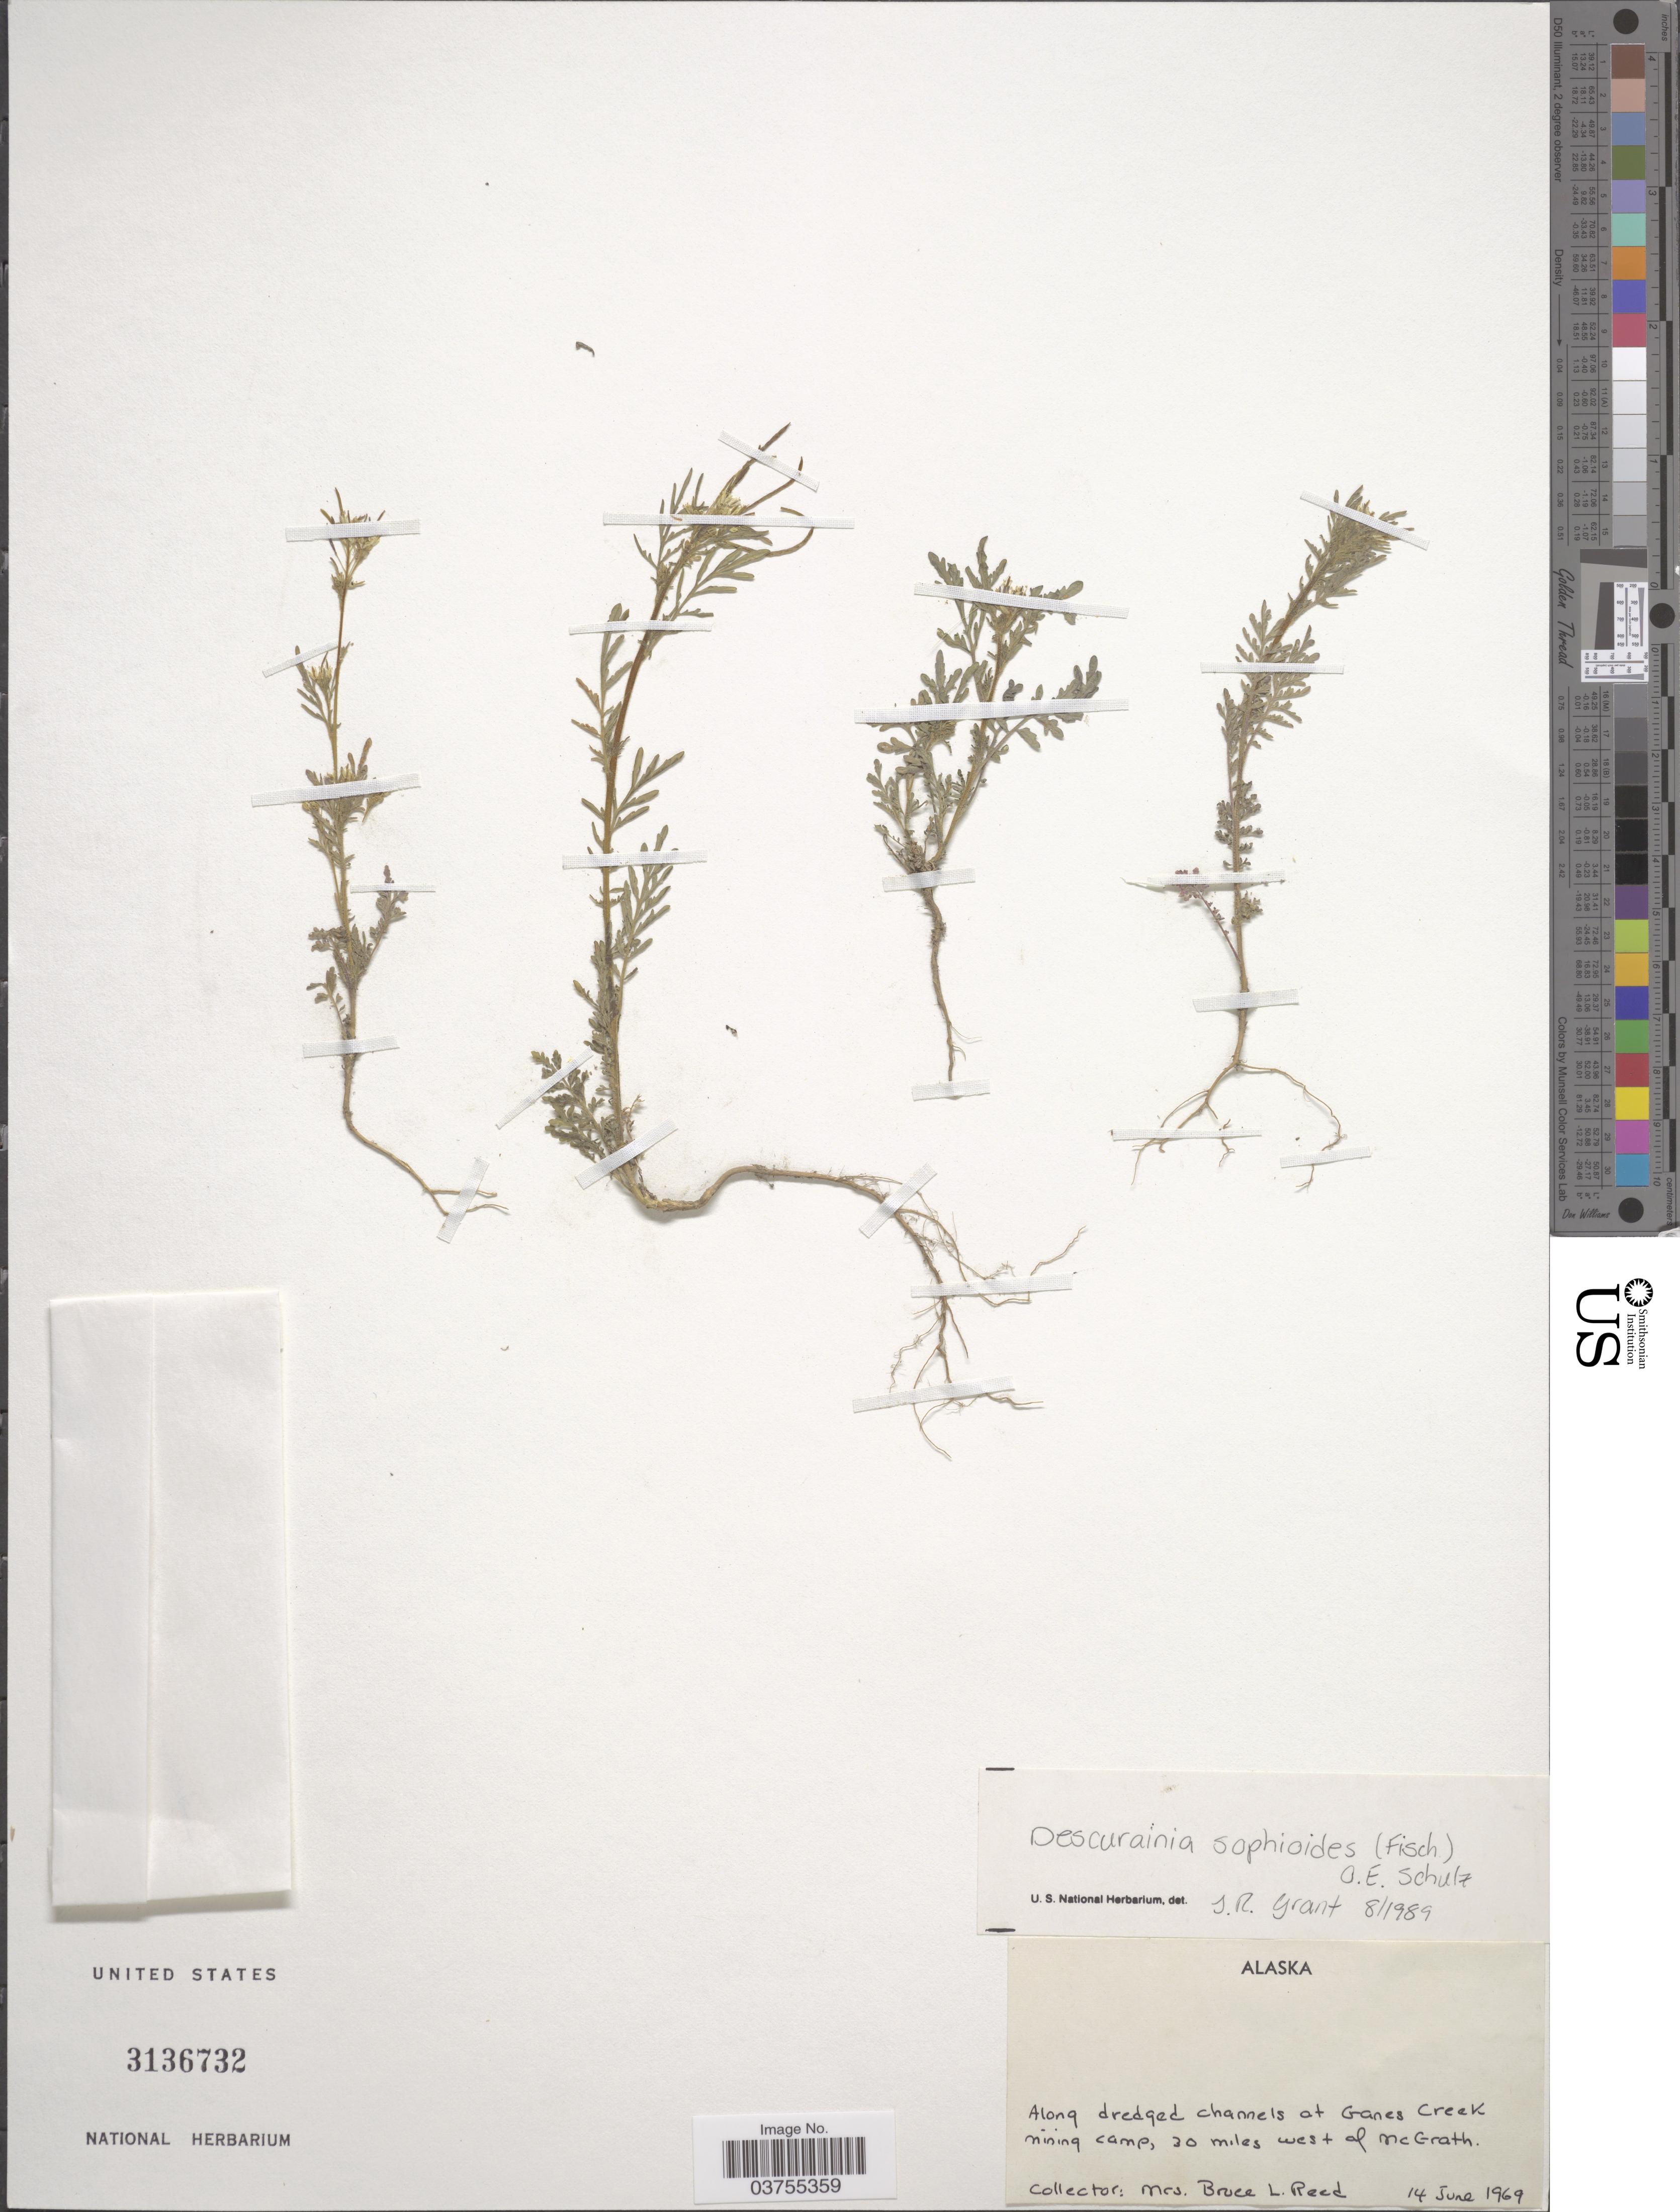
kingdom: Plantae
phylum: Tracheophyta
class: Magnoliopsida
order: Brassicales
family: Brassicaceae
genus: Descurainia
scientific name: Descurainia sophioides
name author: (Fisch.) O.E. Schultz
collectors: B. Reed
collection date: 1969-06-14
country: United States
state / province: Alaska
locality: Along dredged channels at Ganes Creek mining camp, 20 miles west of McGrath.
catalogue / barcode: US 3136732